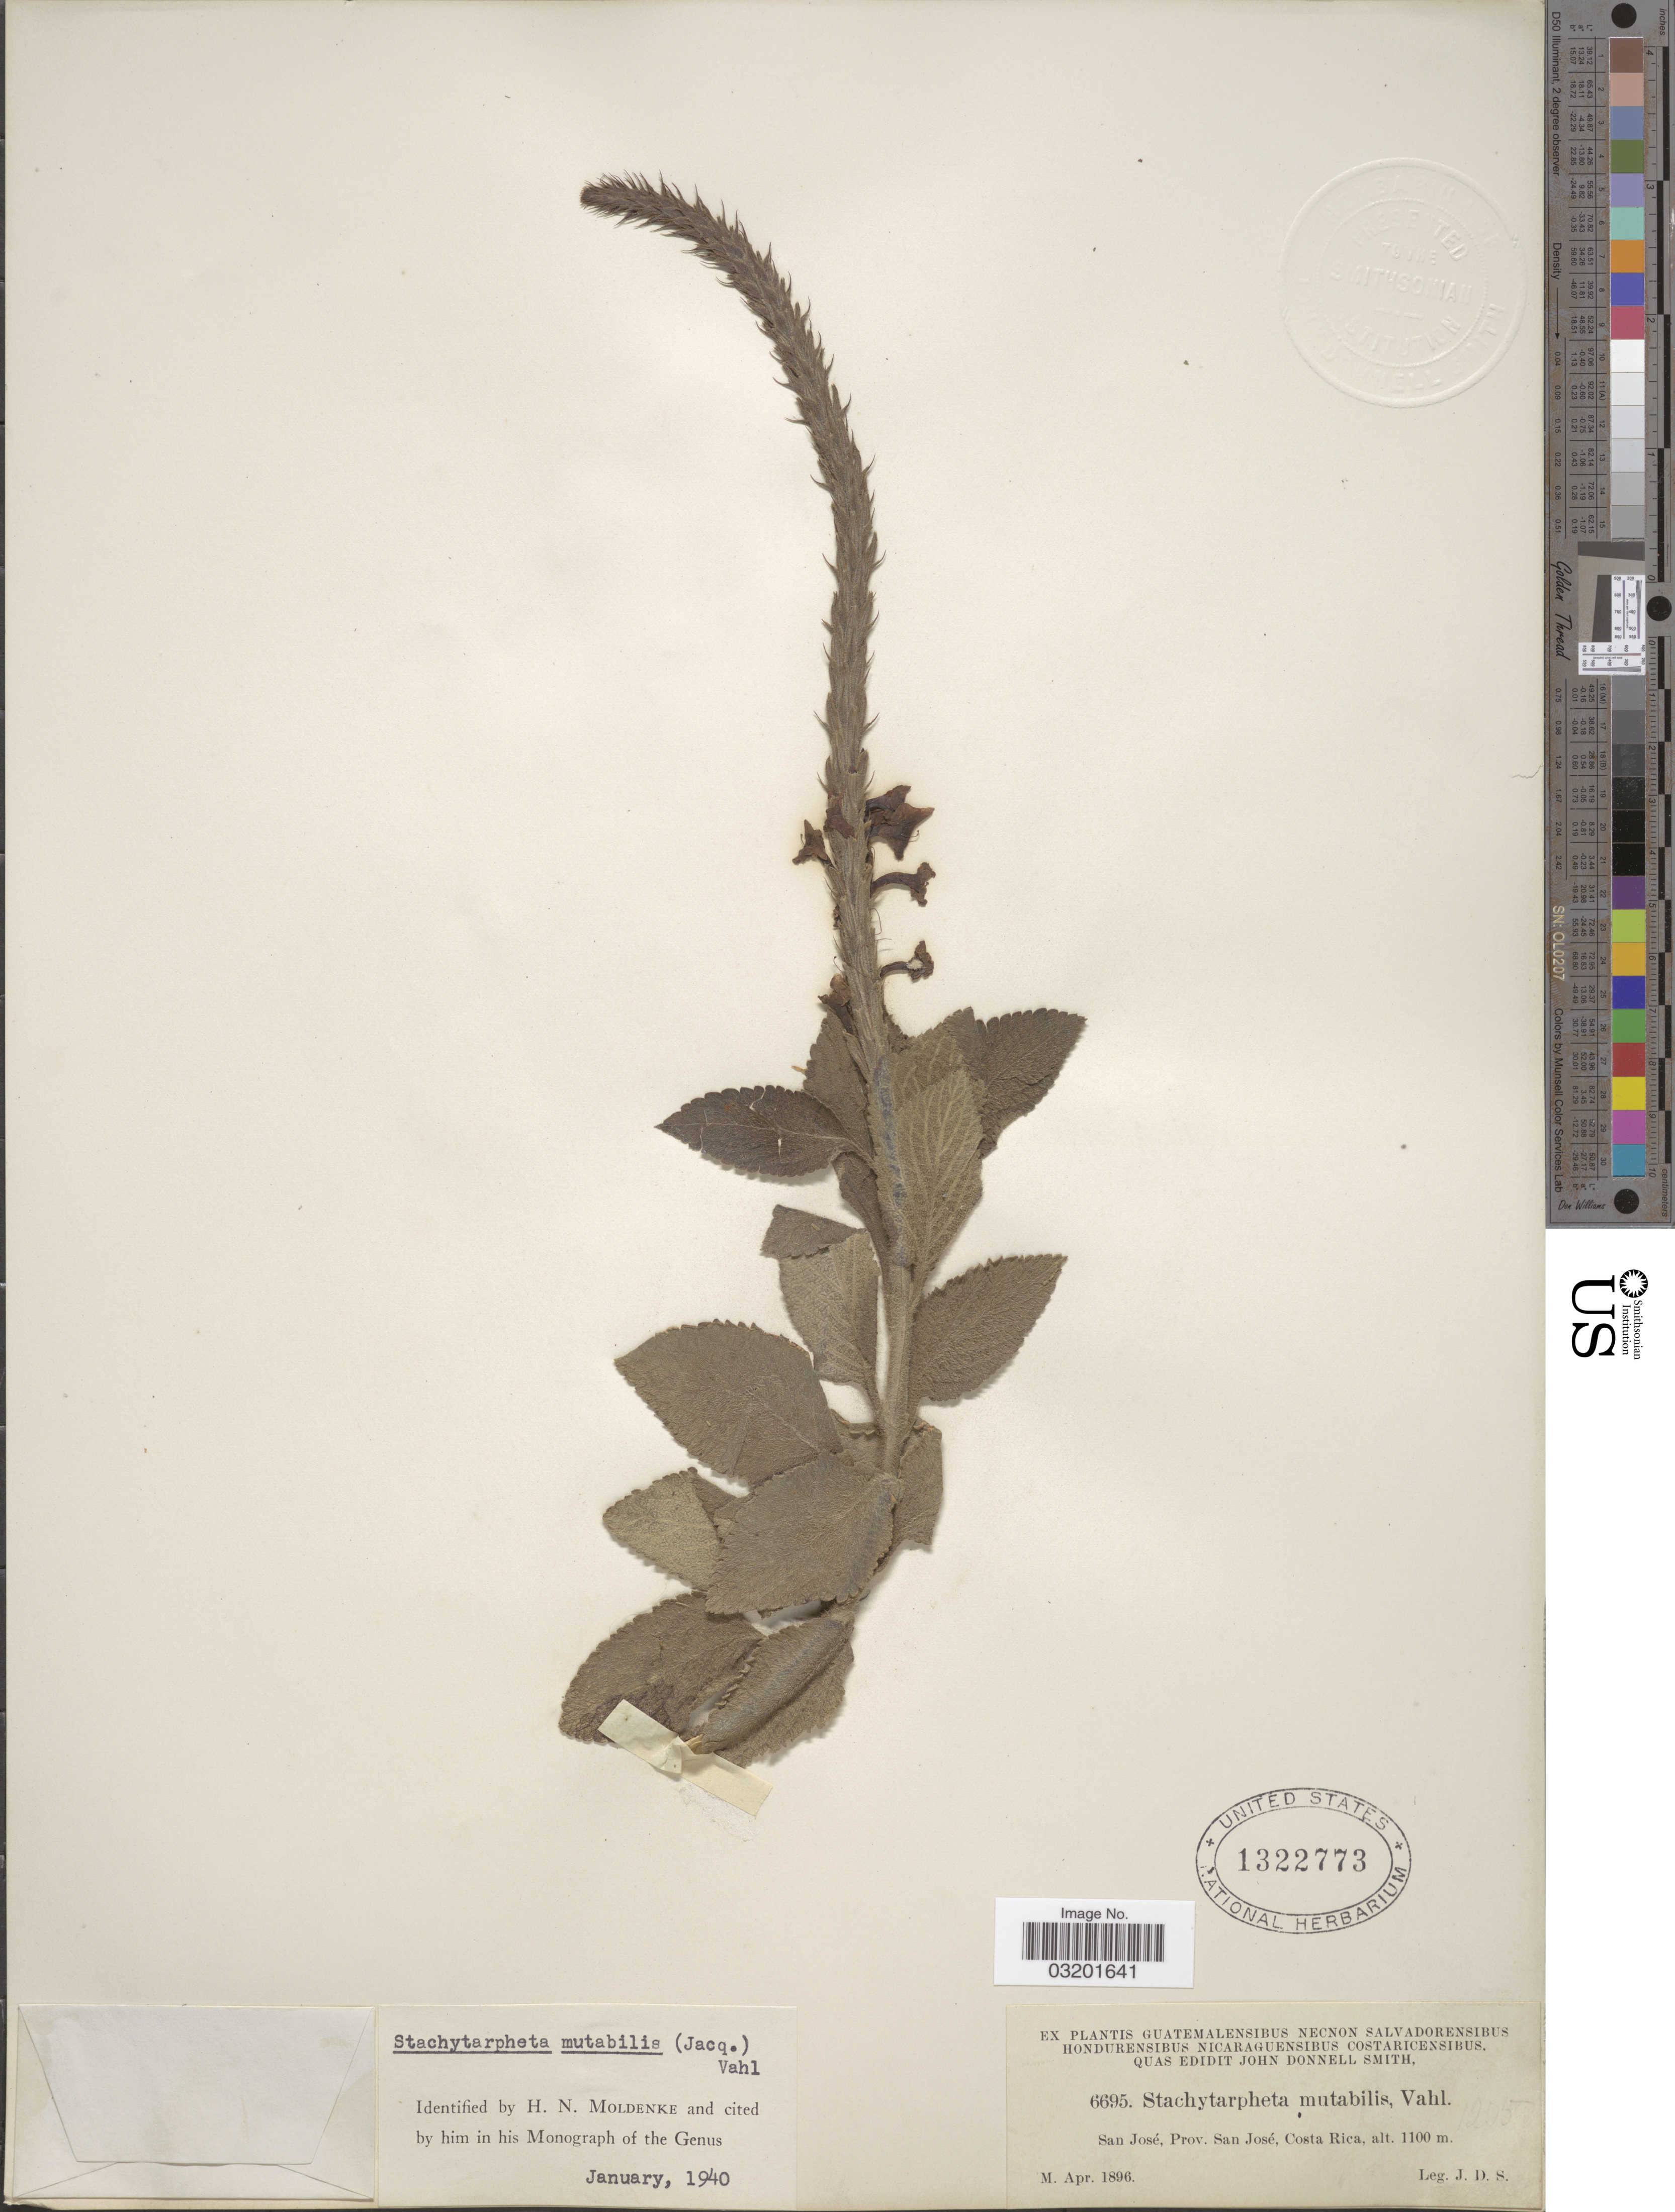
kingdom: Plantae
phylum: Tracheophyta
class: Magnoliopsida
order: Lamiales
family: Verbenaceae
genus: Stachytarpheta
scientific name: Stachytarpheta mutabilis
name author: (Jacq.) Vahl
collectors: J. Donnell Smith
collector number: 6695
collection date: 1896-04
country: Costa Rica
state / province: San José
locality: Prov. San José.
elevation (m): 1100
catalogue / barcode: US 1322773